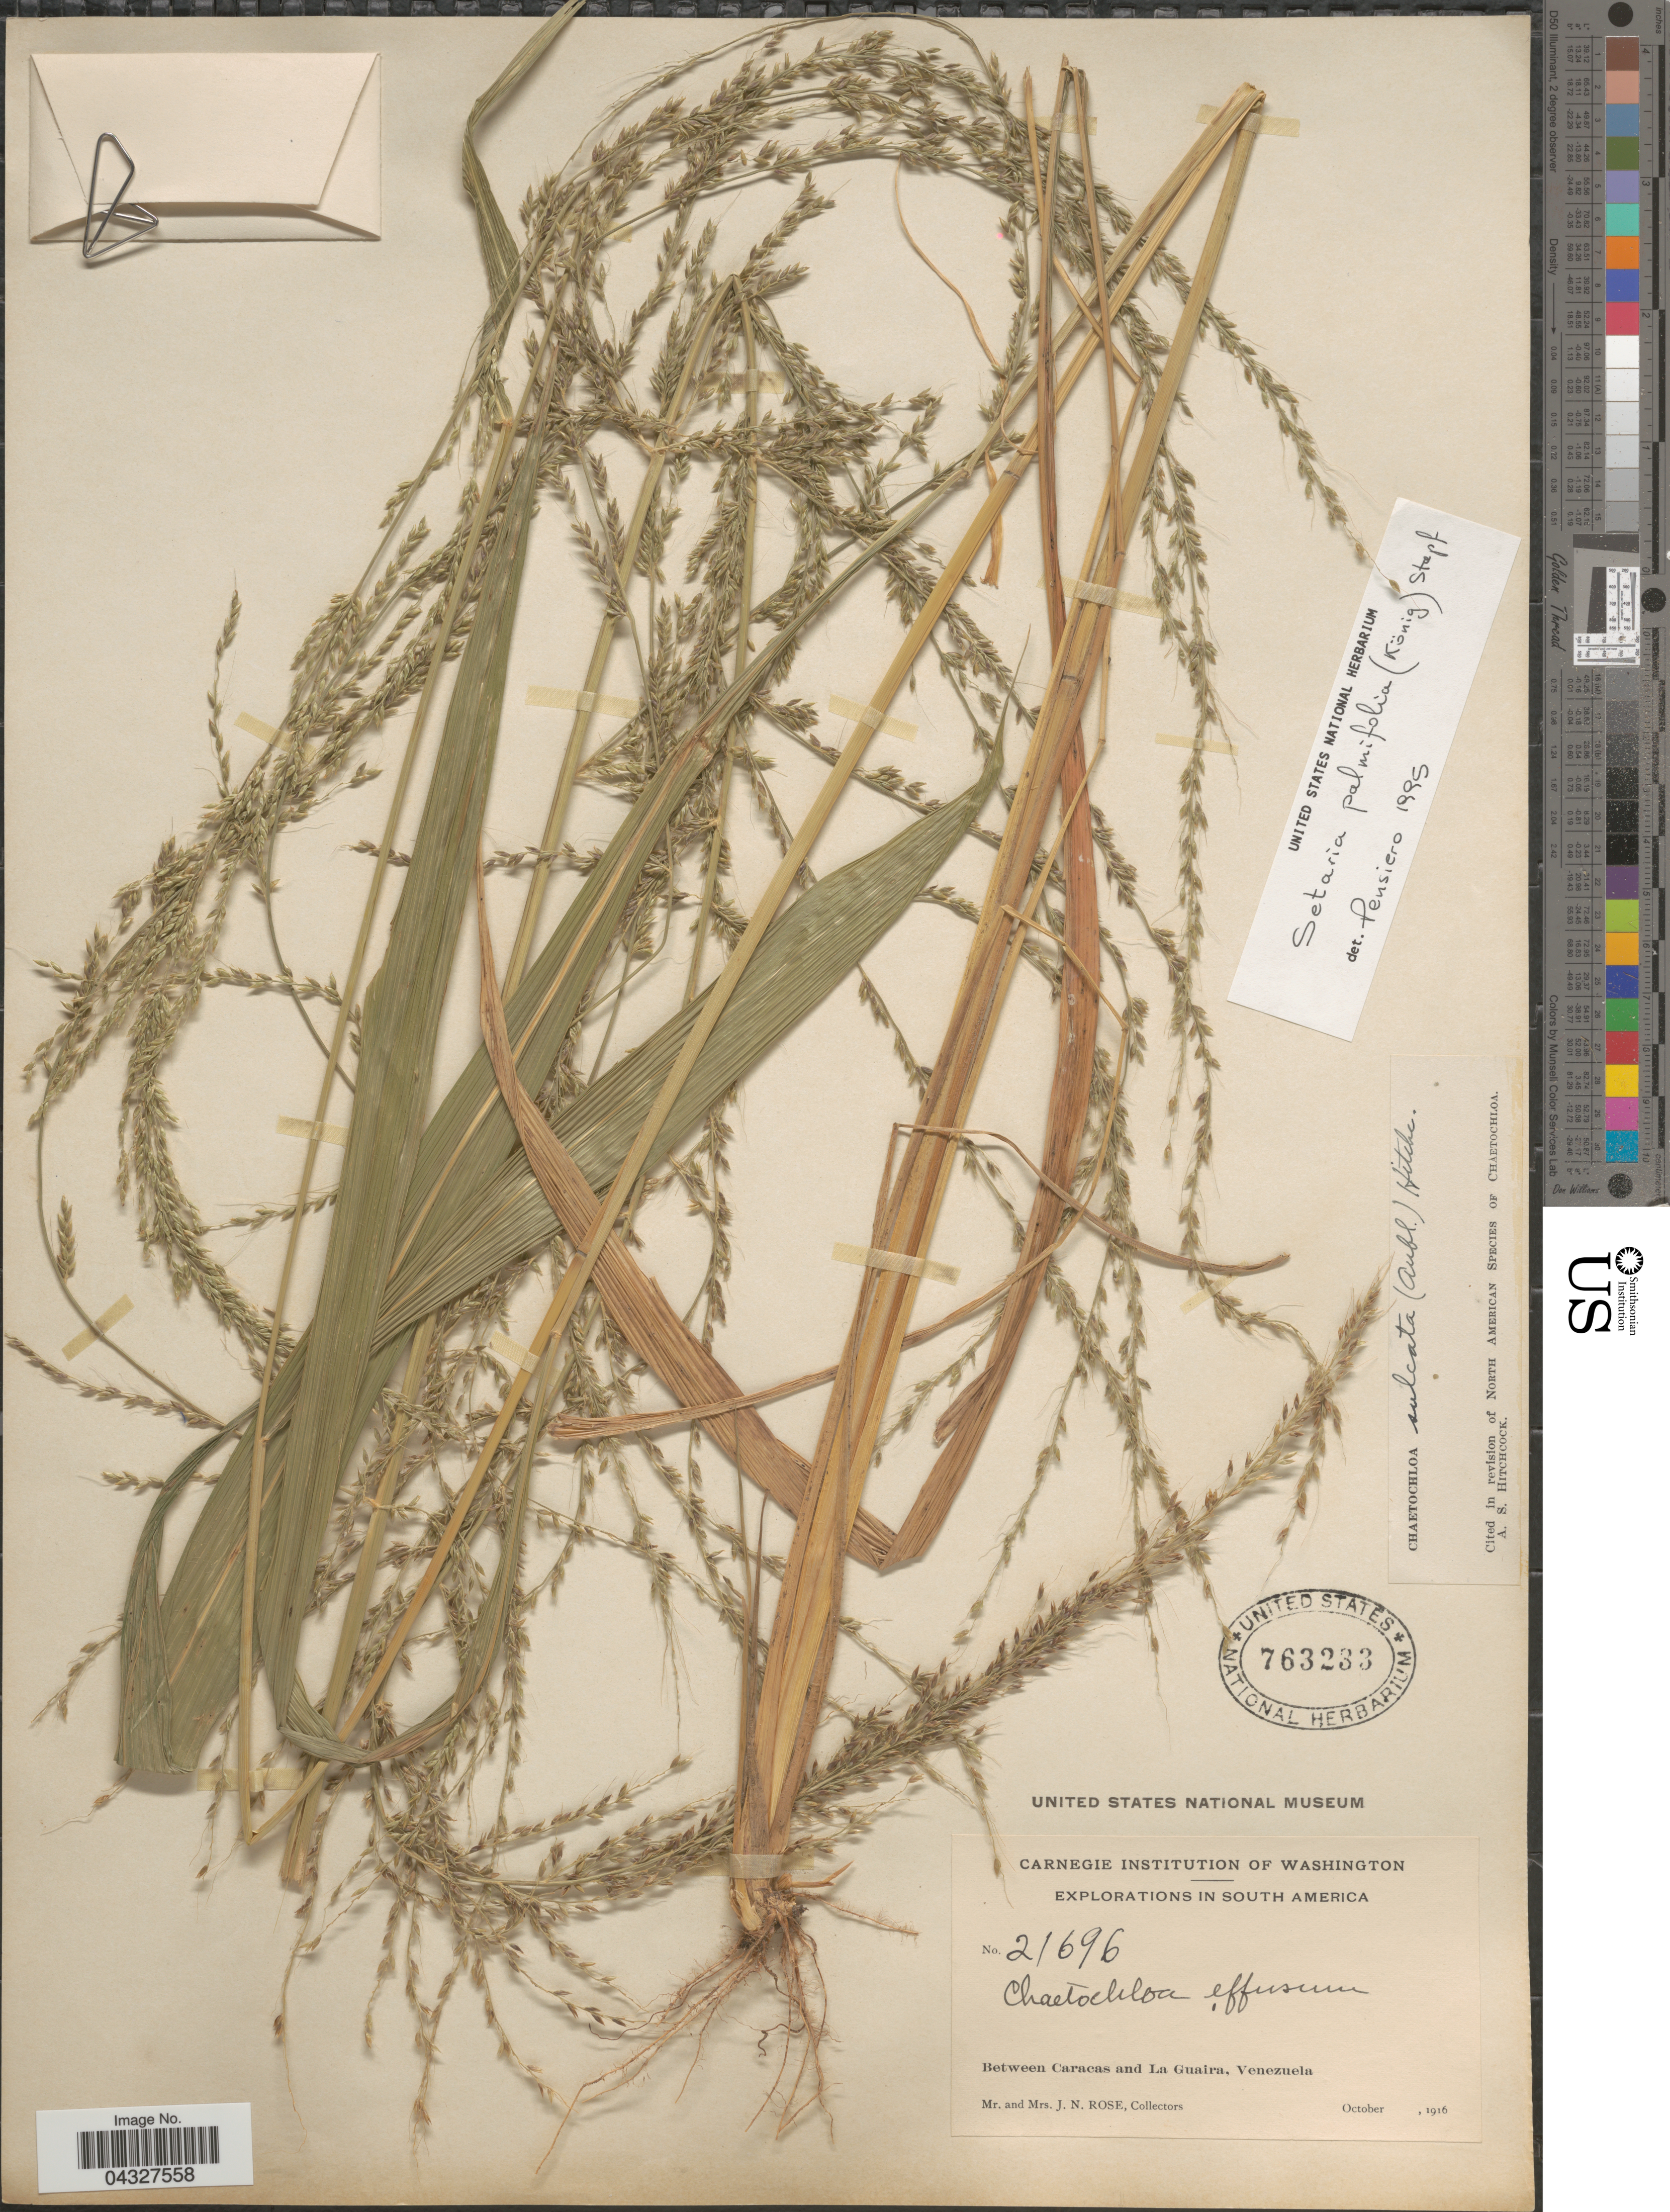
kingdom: Plantae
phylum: Tracheophyta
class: Liliopsida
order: Poales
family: Poaceae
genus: Setaria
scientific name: Setaria palmifolia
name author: (J. Koenig) Stapf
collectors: J. N. Rose & L. B. Rose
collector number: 21696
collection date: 1916-10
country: Venezuela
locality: Explorations in South America. Between Caracas and La Guaira.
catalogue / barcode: US 763233